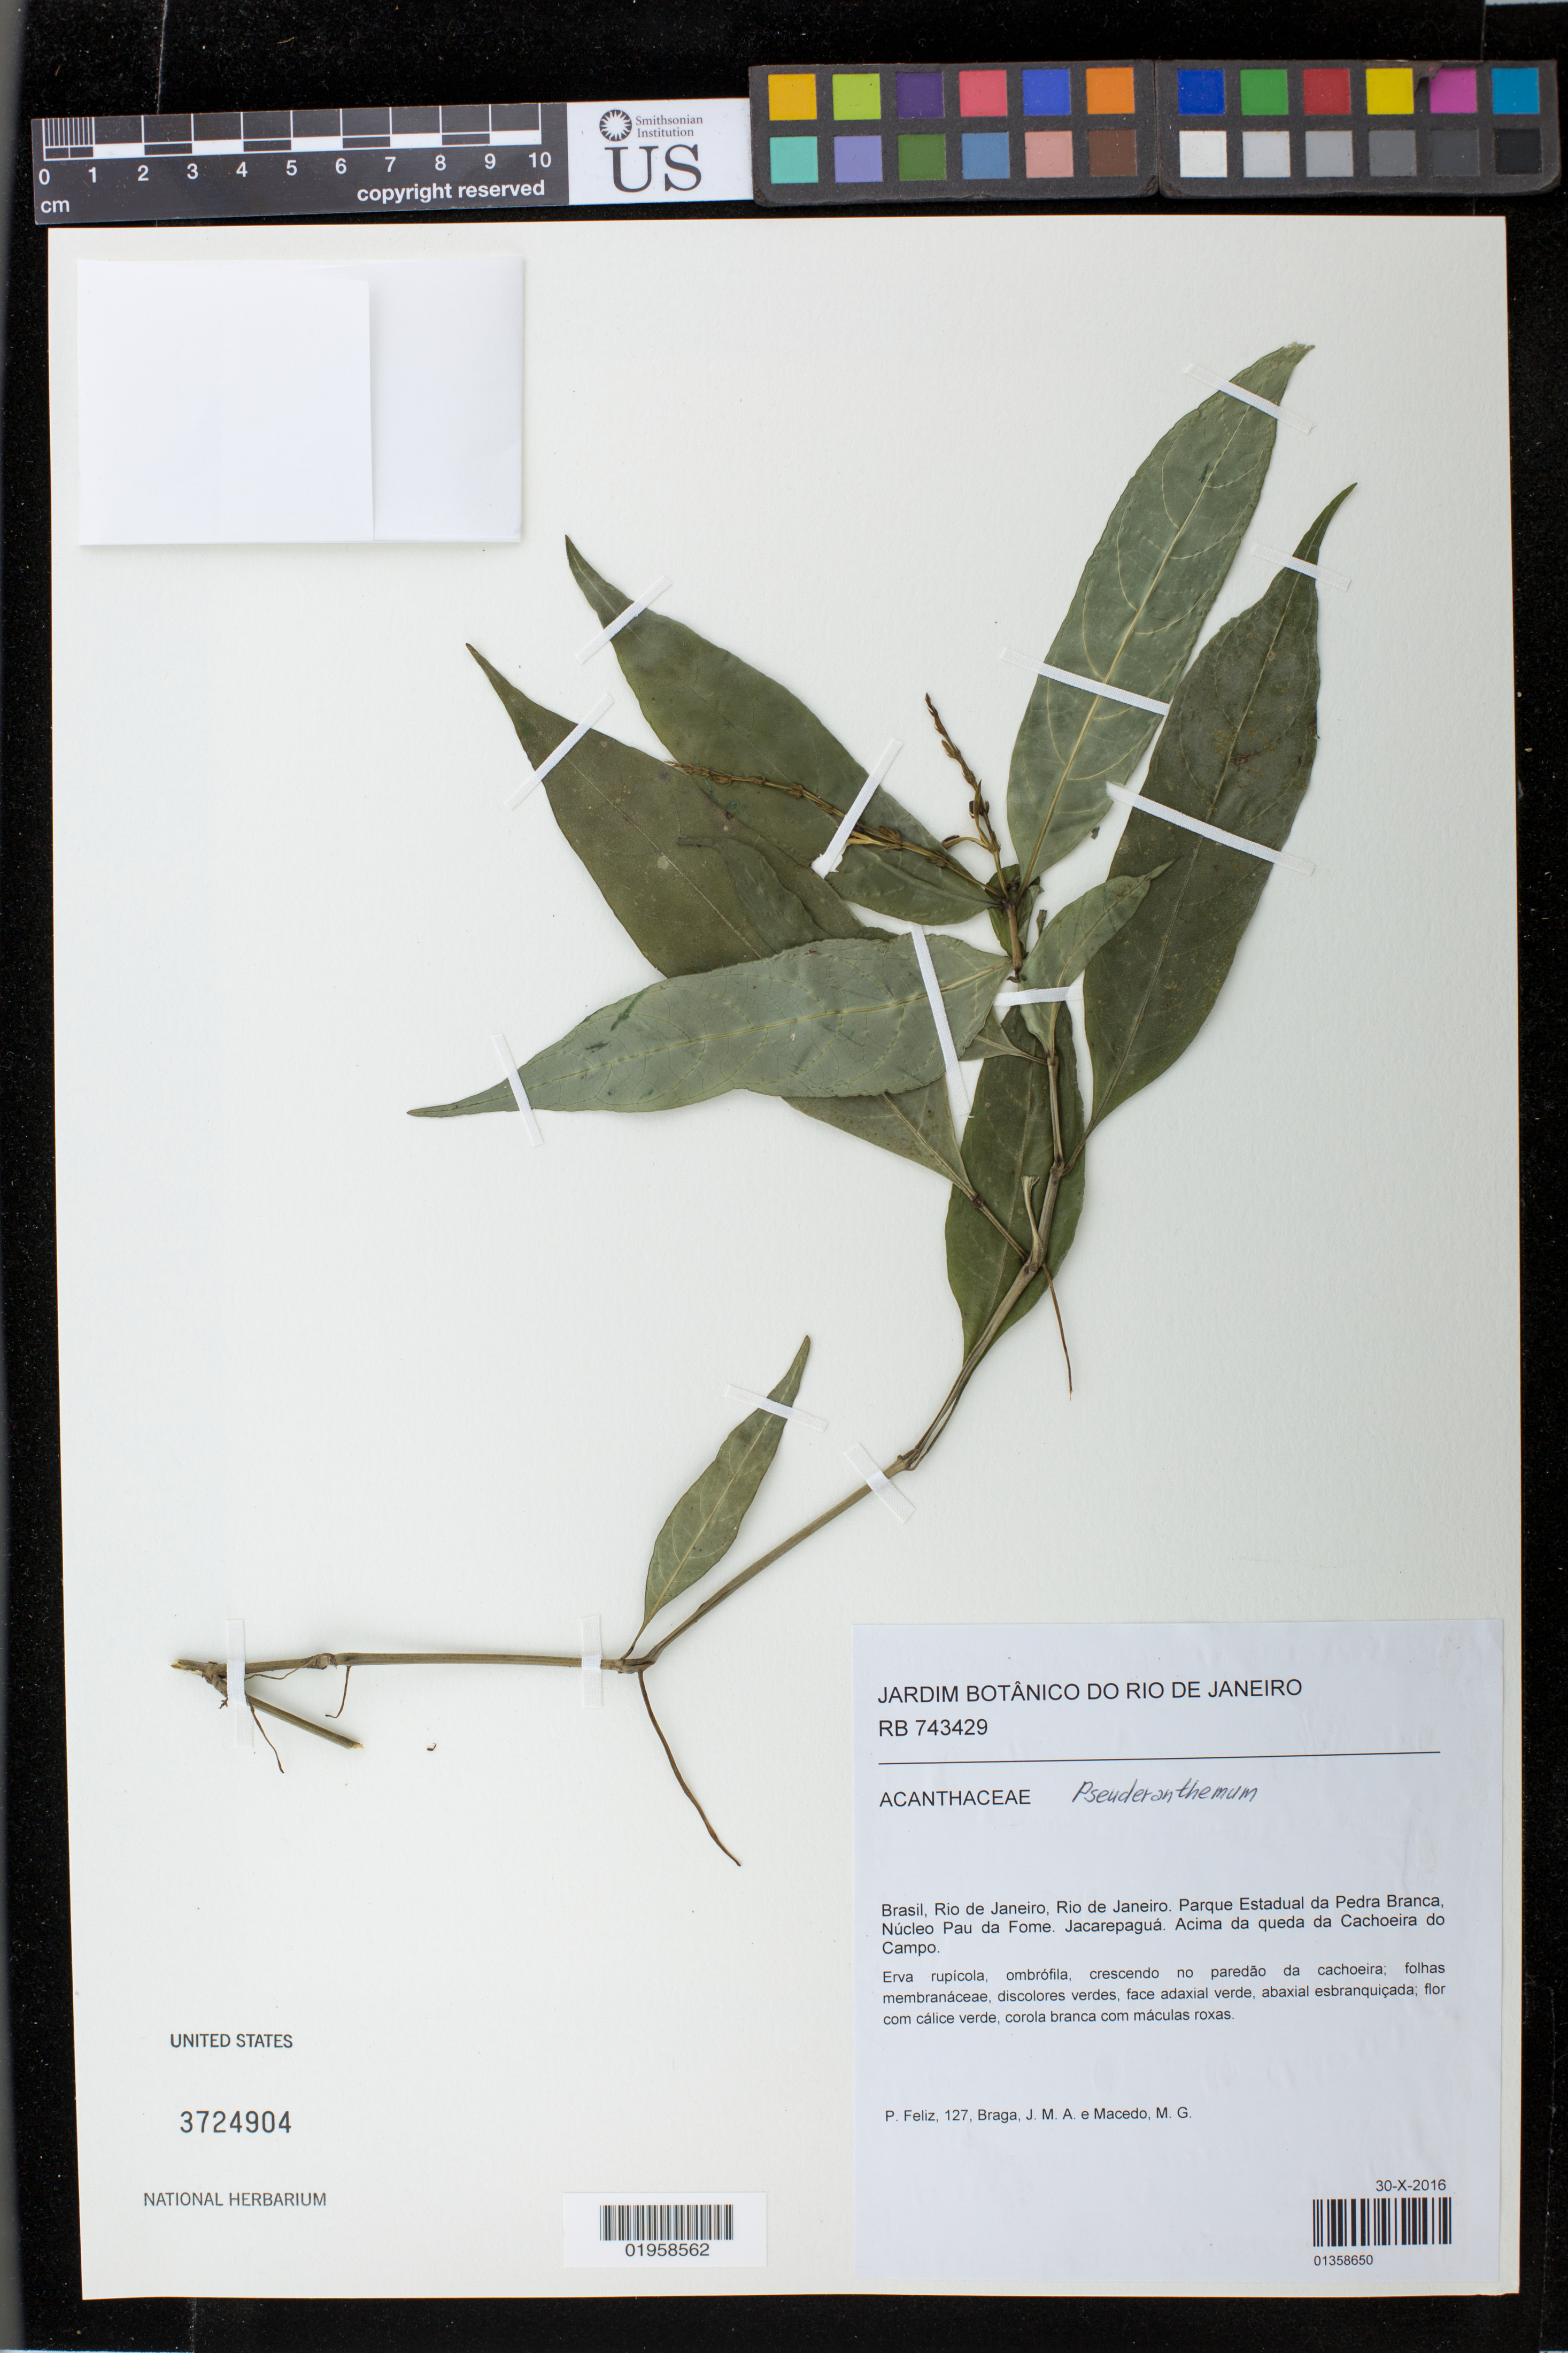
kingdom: Plantae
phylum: Tracheophyta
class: Magnoliopsida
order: Lamiales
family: Acanthaceae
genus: Pseuderanthemum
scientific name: Pseuderanthemum sp.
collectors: P. Feliz, J. Alvarenga Braga & M. Macedo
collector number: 127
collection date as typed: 30-X-2016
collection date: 2016-10-30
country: Brazil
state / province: Rio de Janeiro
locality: Rio de Janeiro. Parque Estedual de Pedra Branca. Nucleo Pau da Fome. Jacarepagua. Acima da queda da Cachoeira do Campo.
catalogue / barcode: US 3724904